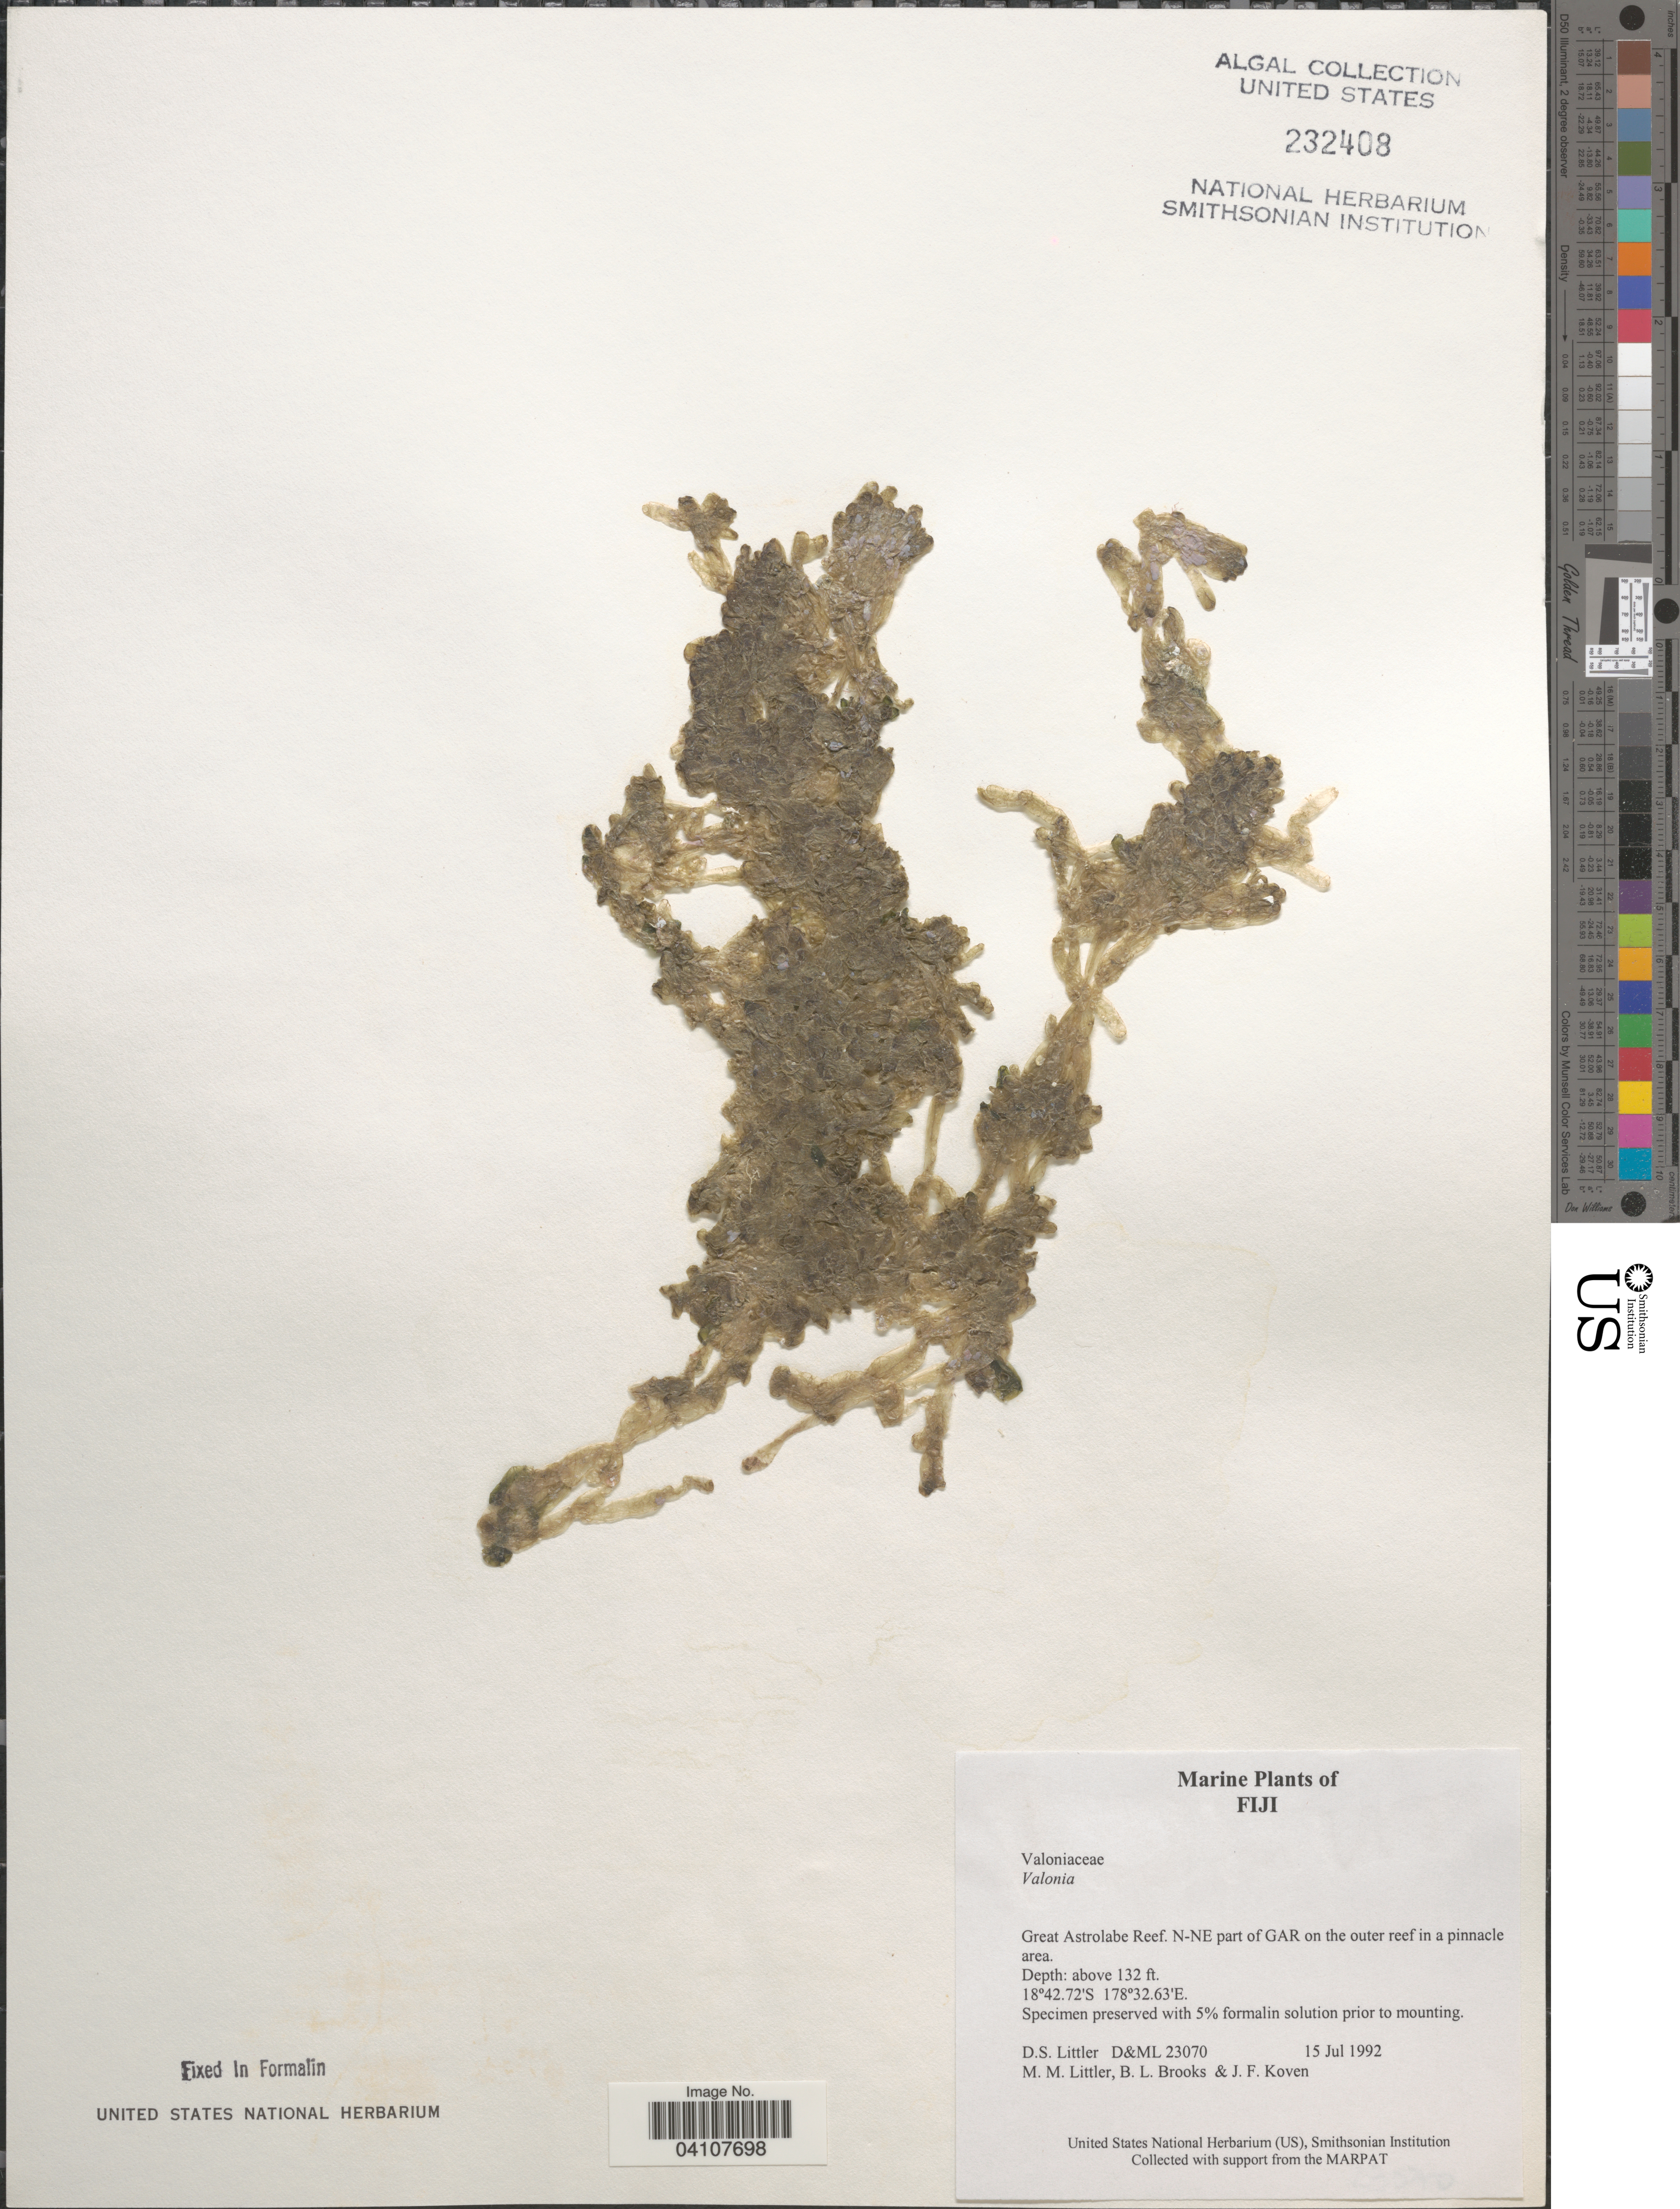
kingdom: Plantae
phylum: Chlorophyta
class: Ulvophyceae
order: Siphonocladales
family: Valoniaceae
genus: Valonia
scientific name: Valonia sp.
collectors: D. S. Littler, B. Brooks & J. Koven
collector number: D&ML23070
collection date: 1992-07-15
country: Fiji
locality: Great Astrolabe Reef. N-NE part of GAR on the outer reef in a pinnacle area.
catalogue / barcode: US 232408